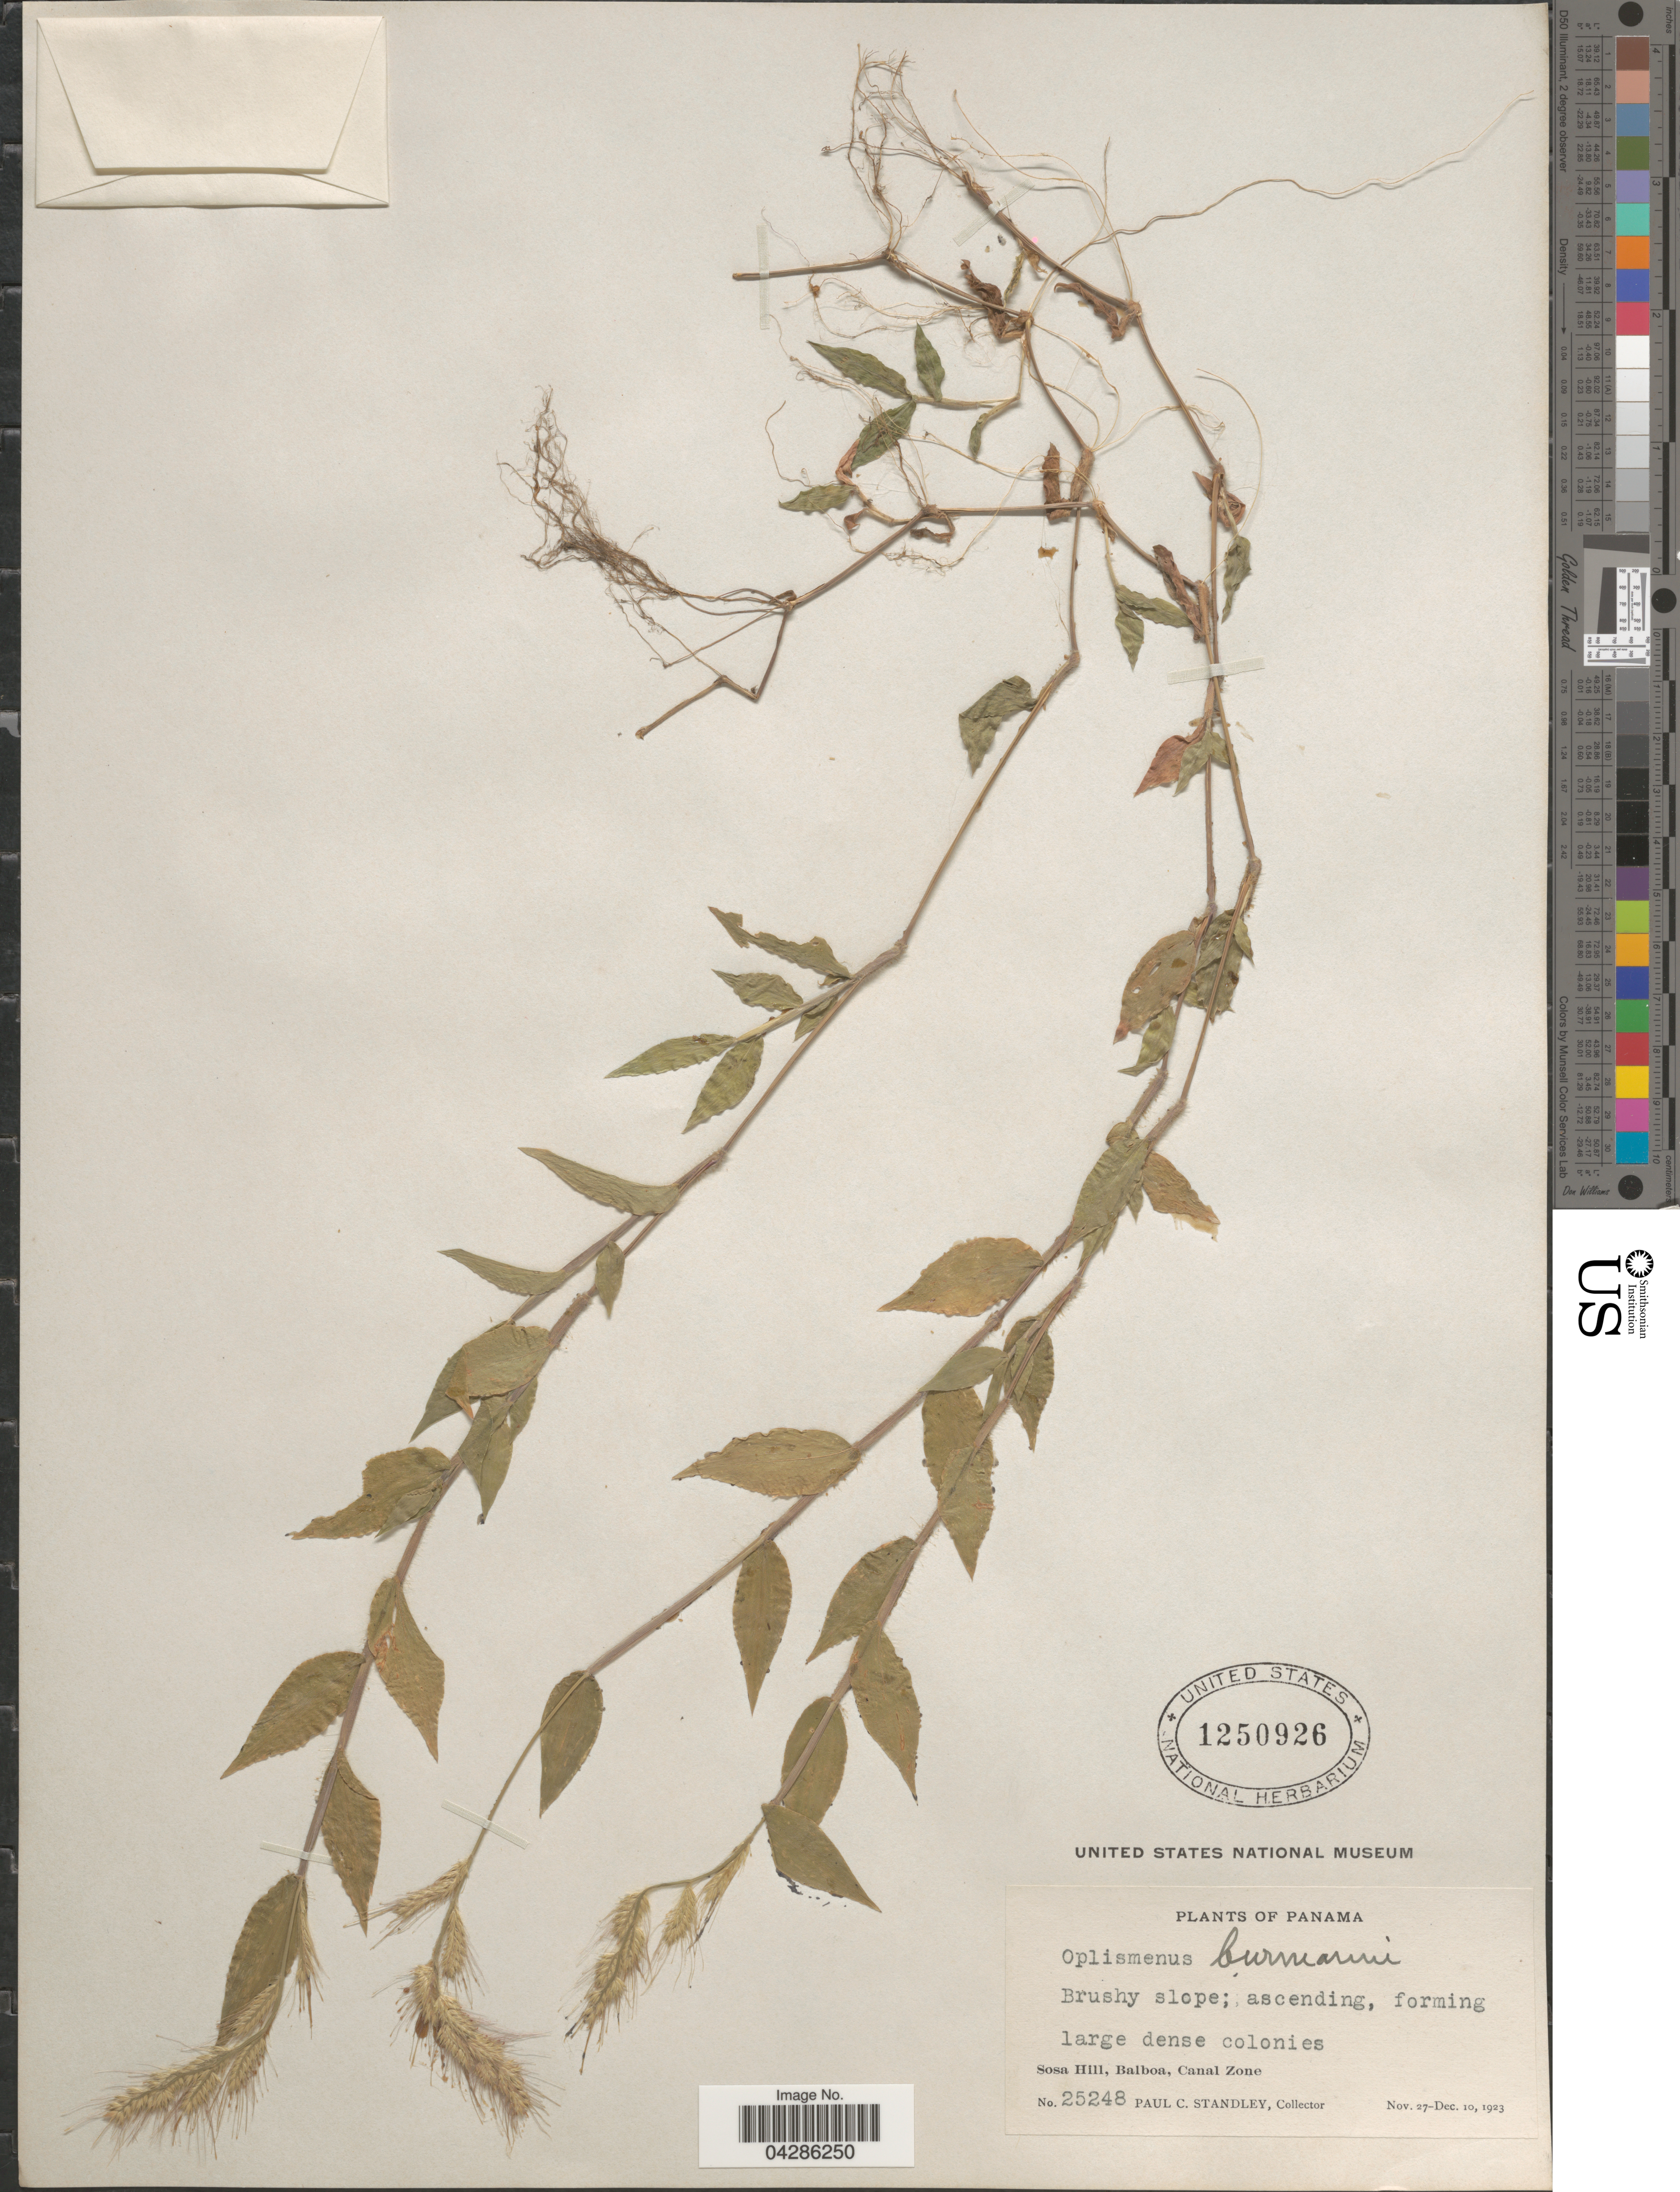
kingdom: Plantae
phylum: Tracheophyta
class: Liliopsida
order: Poales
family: Poaceae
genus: Oplismenus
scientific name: Oplismenus burmannii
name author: (Retz.) P. Beauv.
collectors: P. C. Standley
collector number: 25248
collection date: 1923-11-27/1923-12-10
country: Panama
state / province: Colón / Panamá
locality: Brushy slope. Sosa Hill, Balboa, Canal Zone.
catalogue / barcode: US 1250926